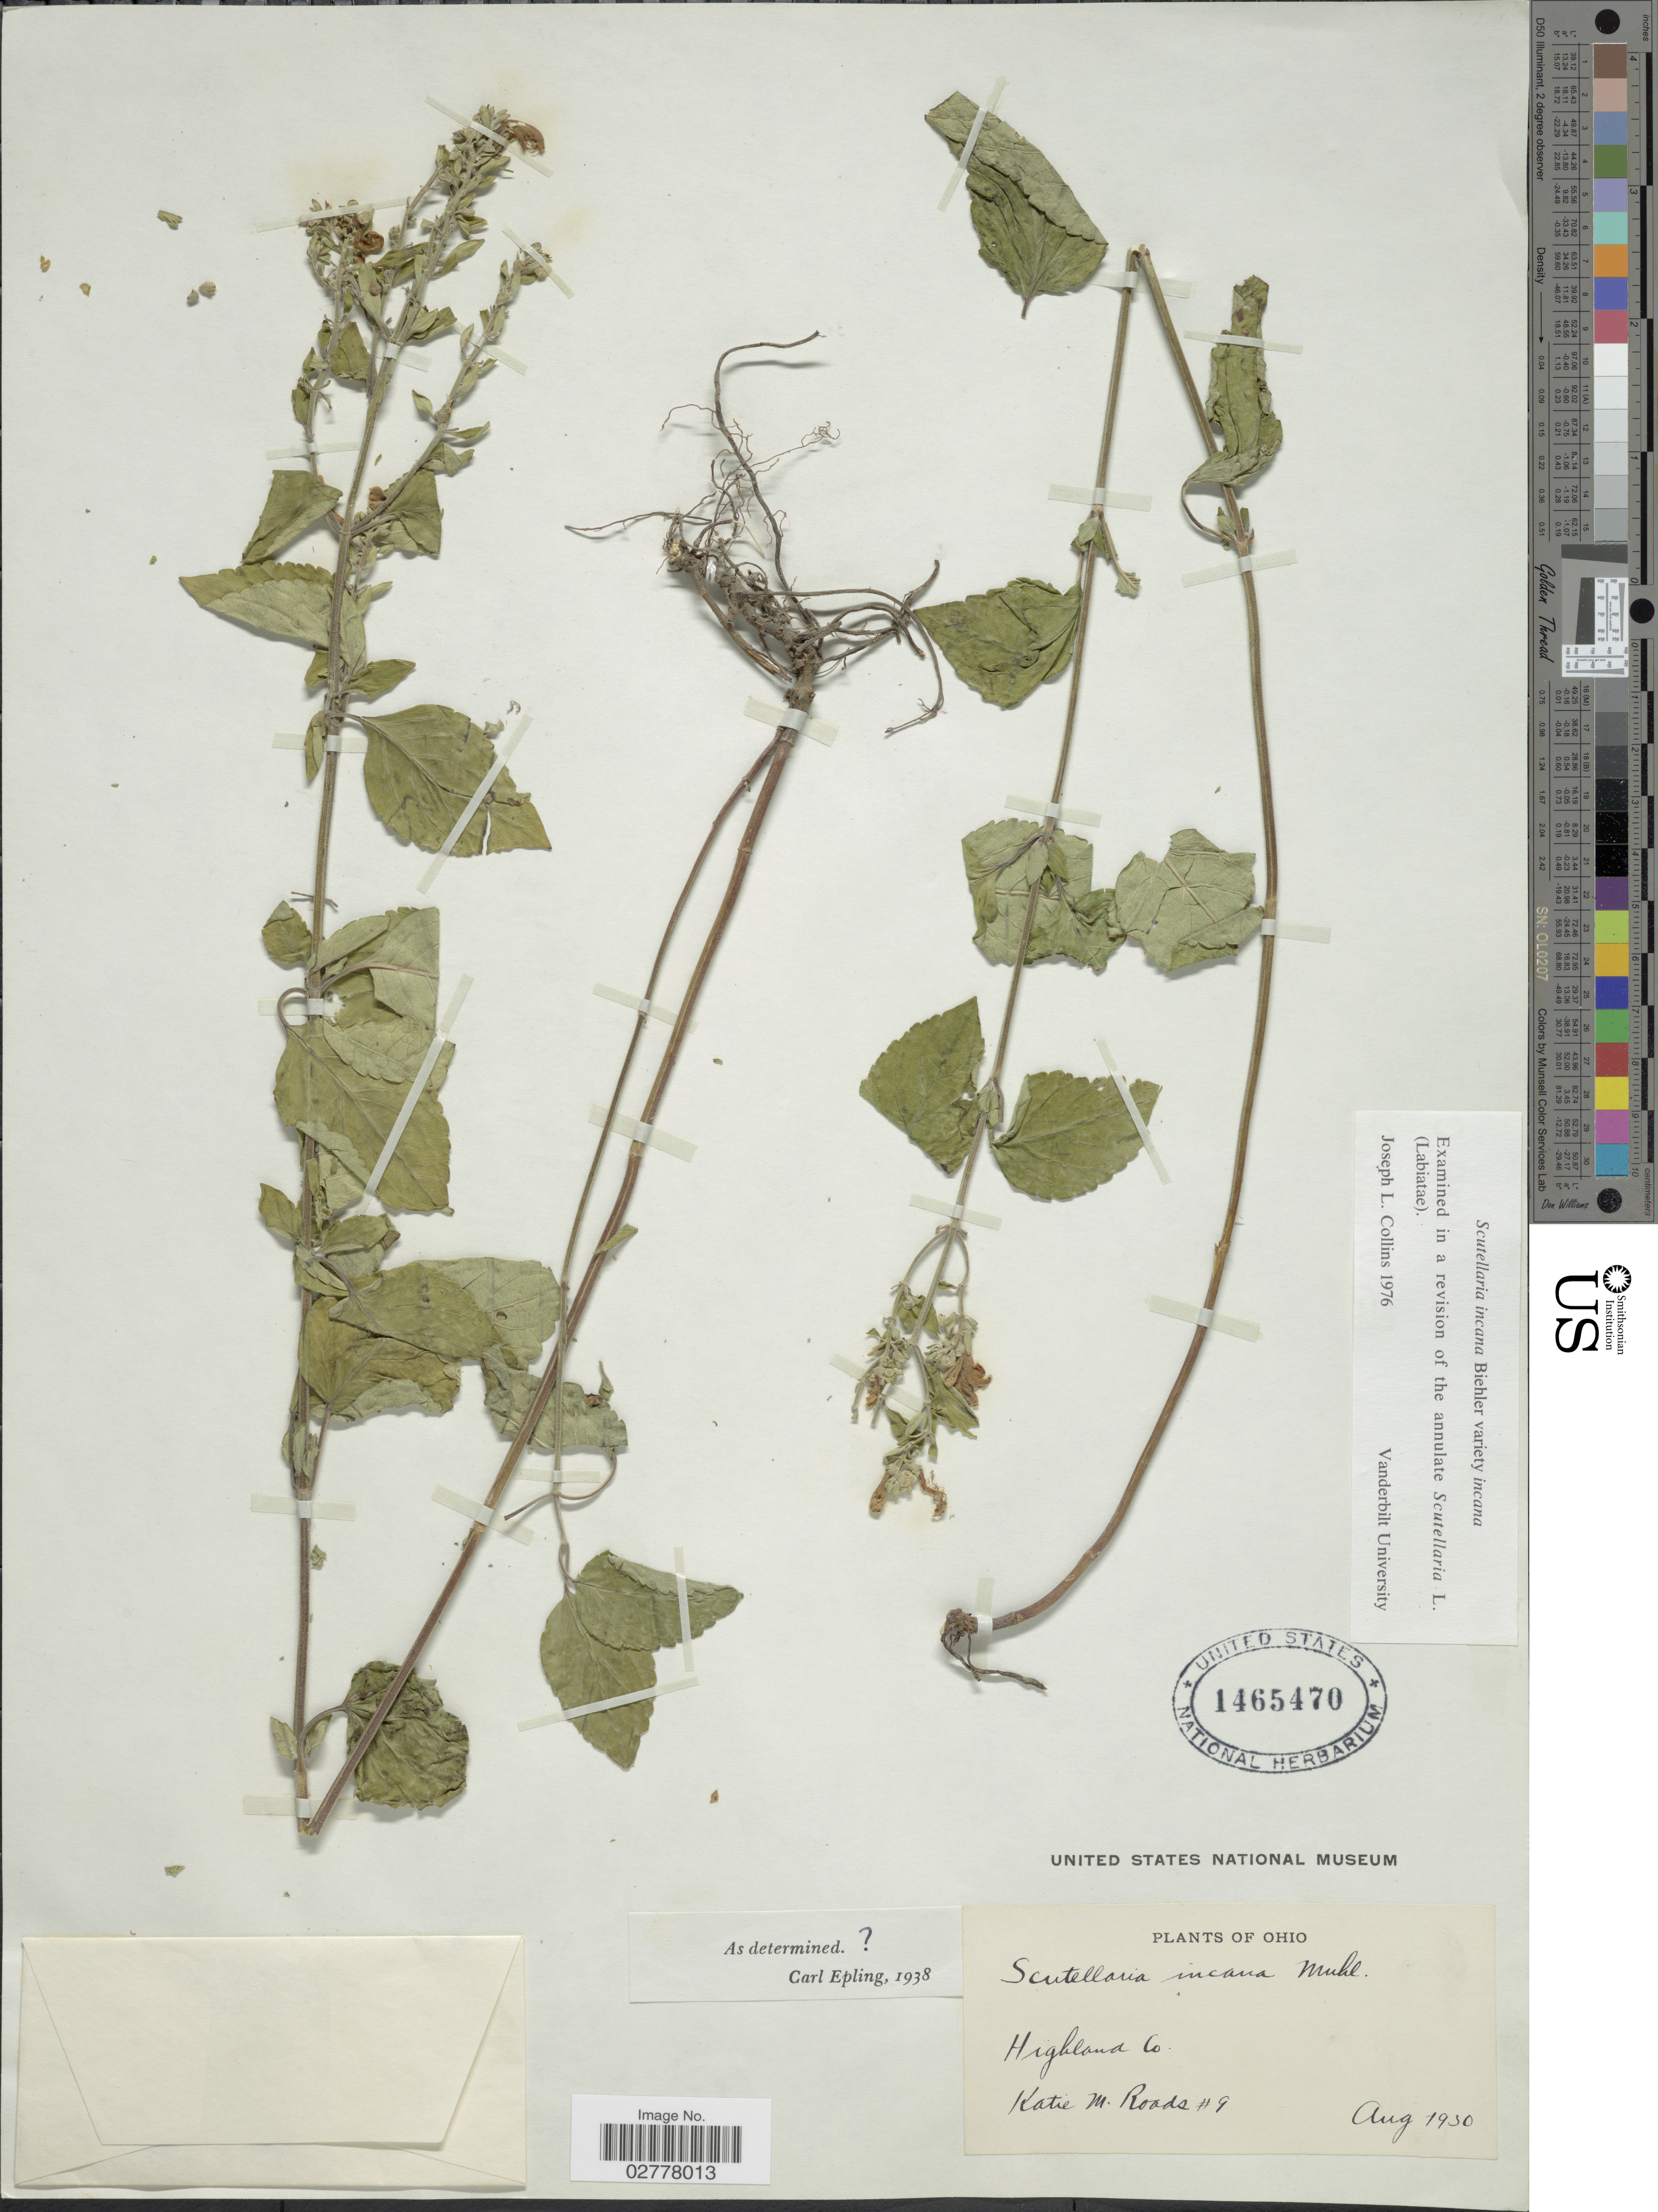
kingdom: Plantae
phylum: Tracheophyta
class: Magnoliopsida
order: Lamiales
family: Lamiaceae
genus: Scutellaria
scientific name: Scutellaria incana var. incana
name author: Biehler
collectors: K. Roads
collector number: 9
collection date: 1930-08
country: United States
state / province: Ohio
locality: Highland Co.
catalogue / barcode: US 1465470